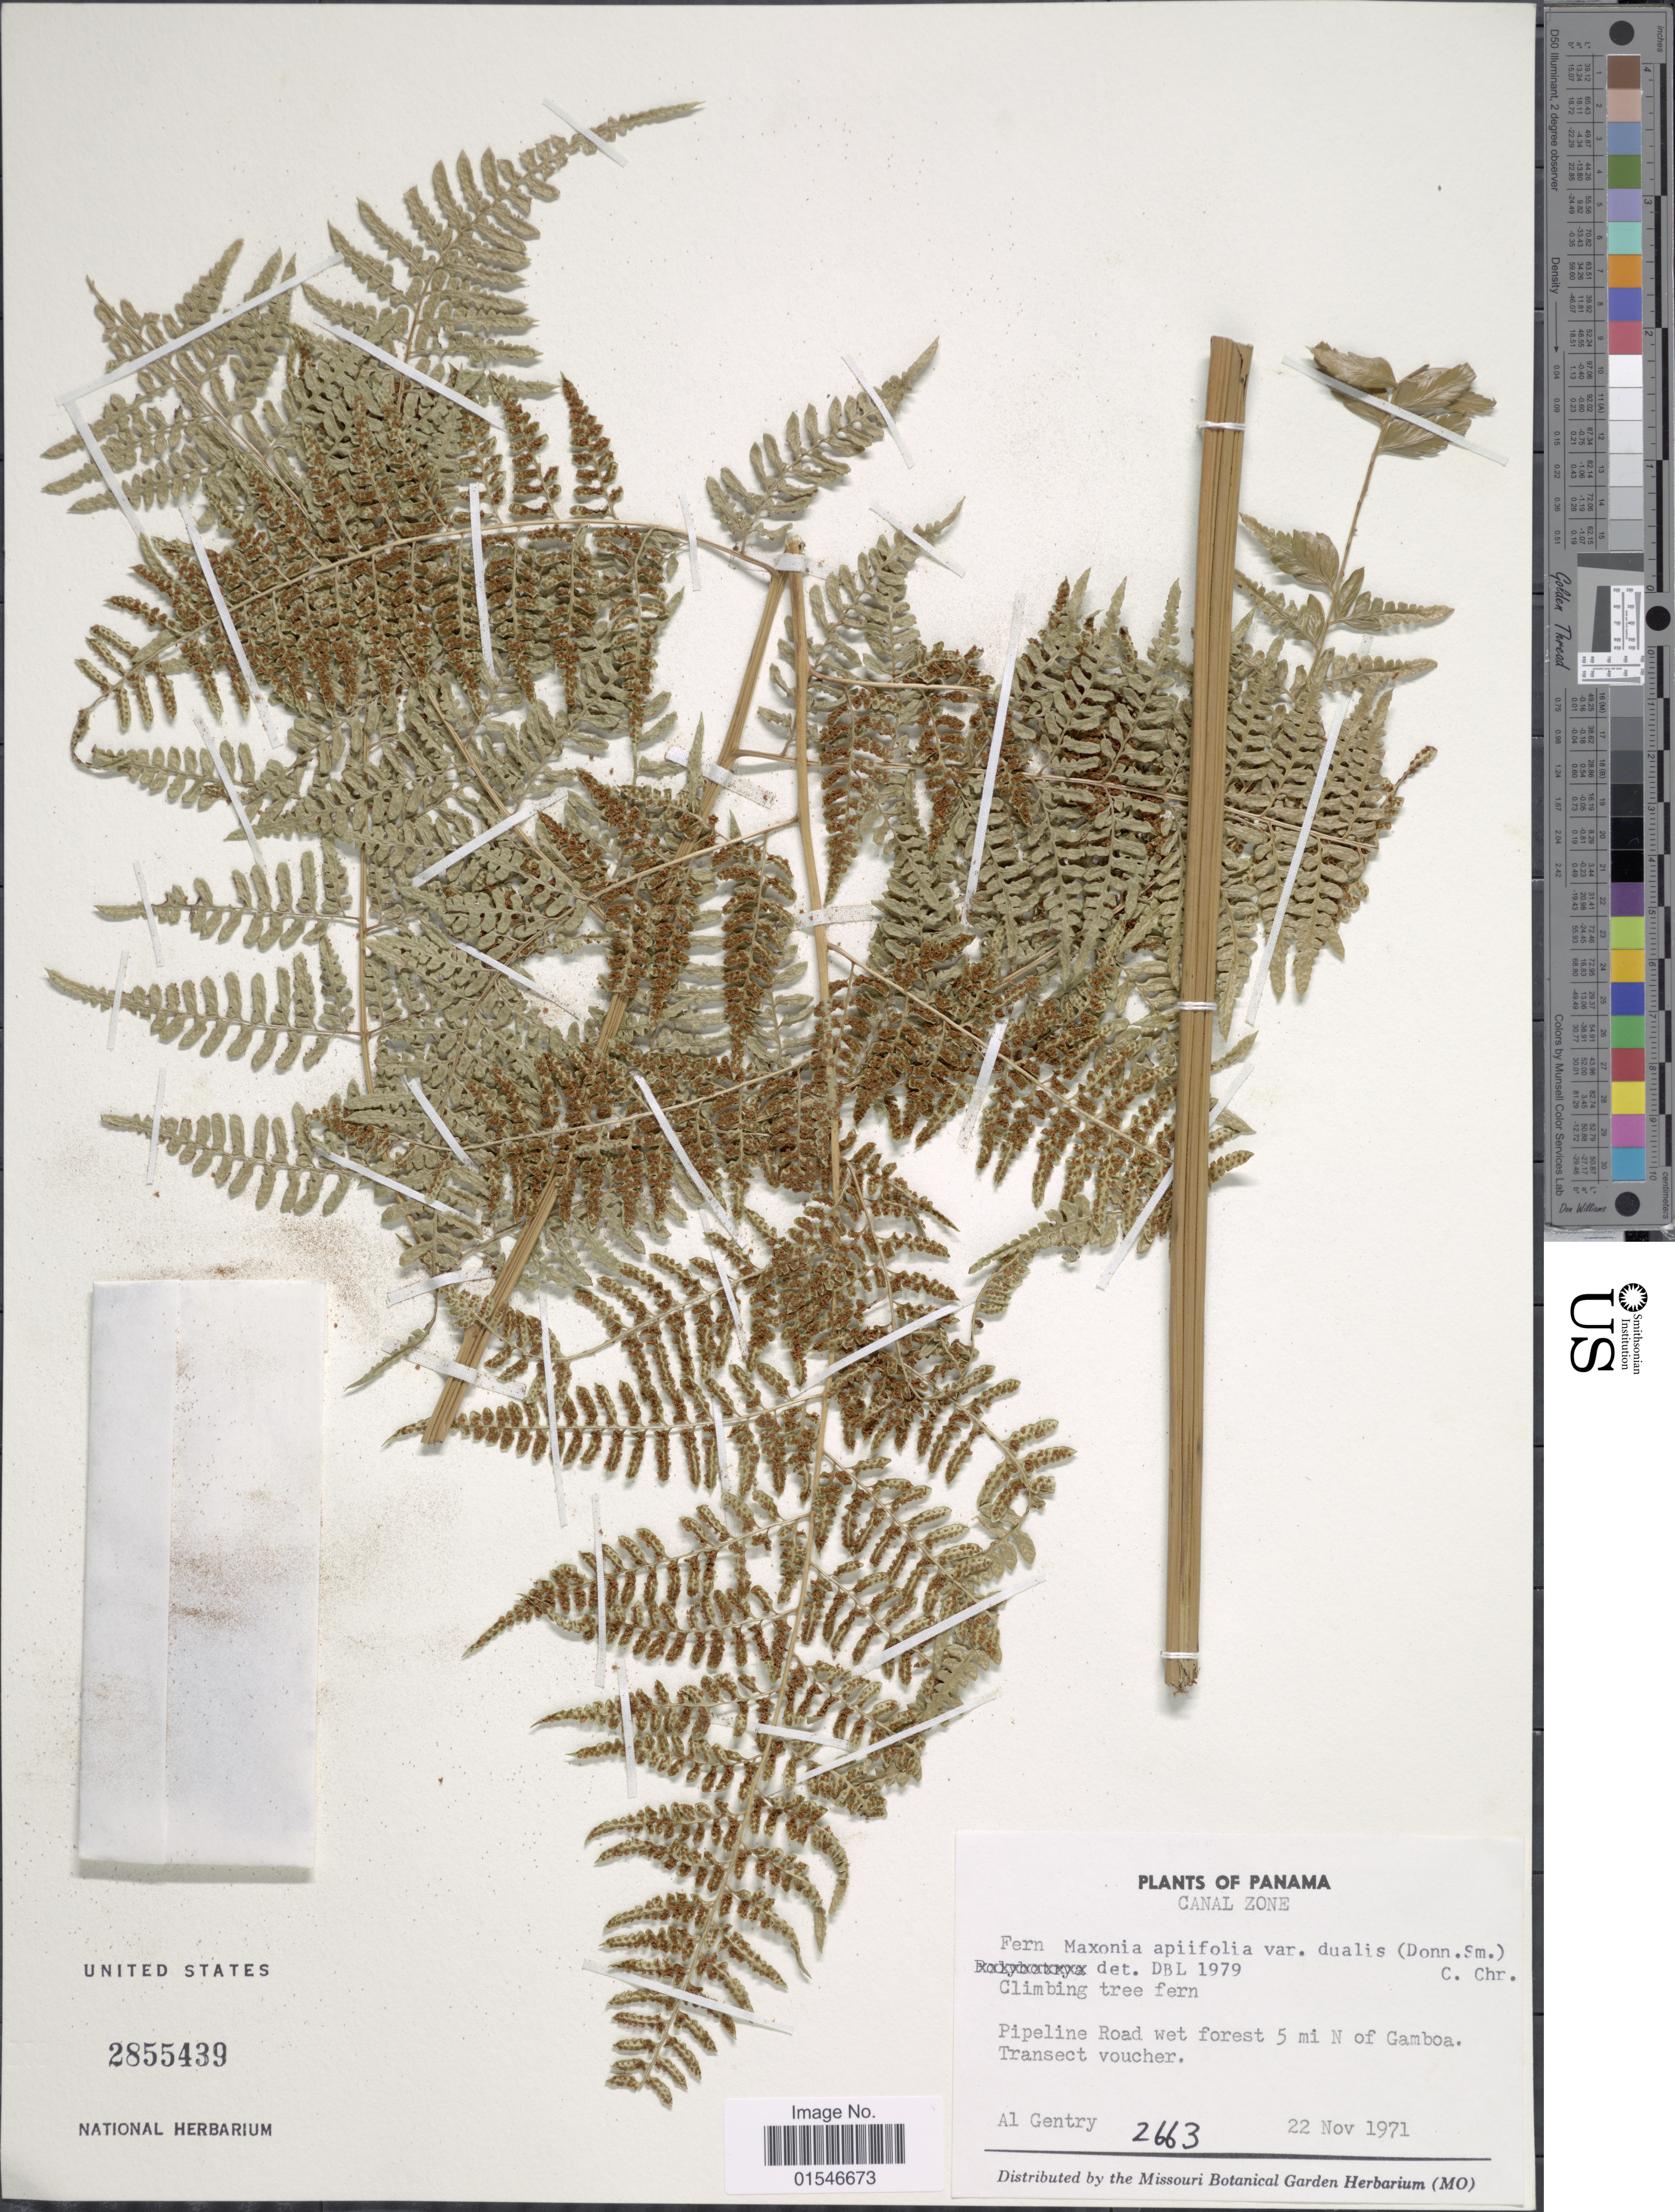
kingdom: Plantae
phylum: Tracheophyta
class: Polypodiopsida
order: Polypodiales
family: Dryopteridaceae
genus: Maxonia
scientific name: Maxonia apiifolia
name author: (Sw.) C. Chr.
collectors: A. H. Gentry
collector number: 2663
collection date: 1971-11-22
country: Panama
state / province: Colón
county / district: Canal Zone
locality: Canal Zone. Pipeline Road wet forest 5 mi N of Gamboa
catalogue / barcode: US 2855439